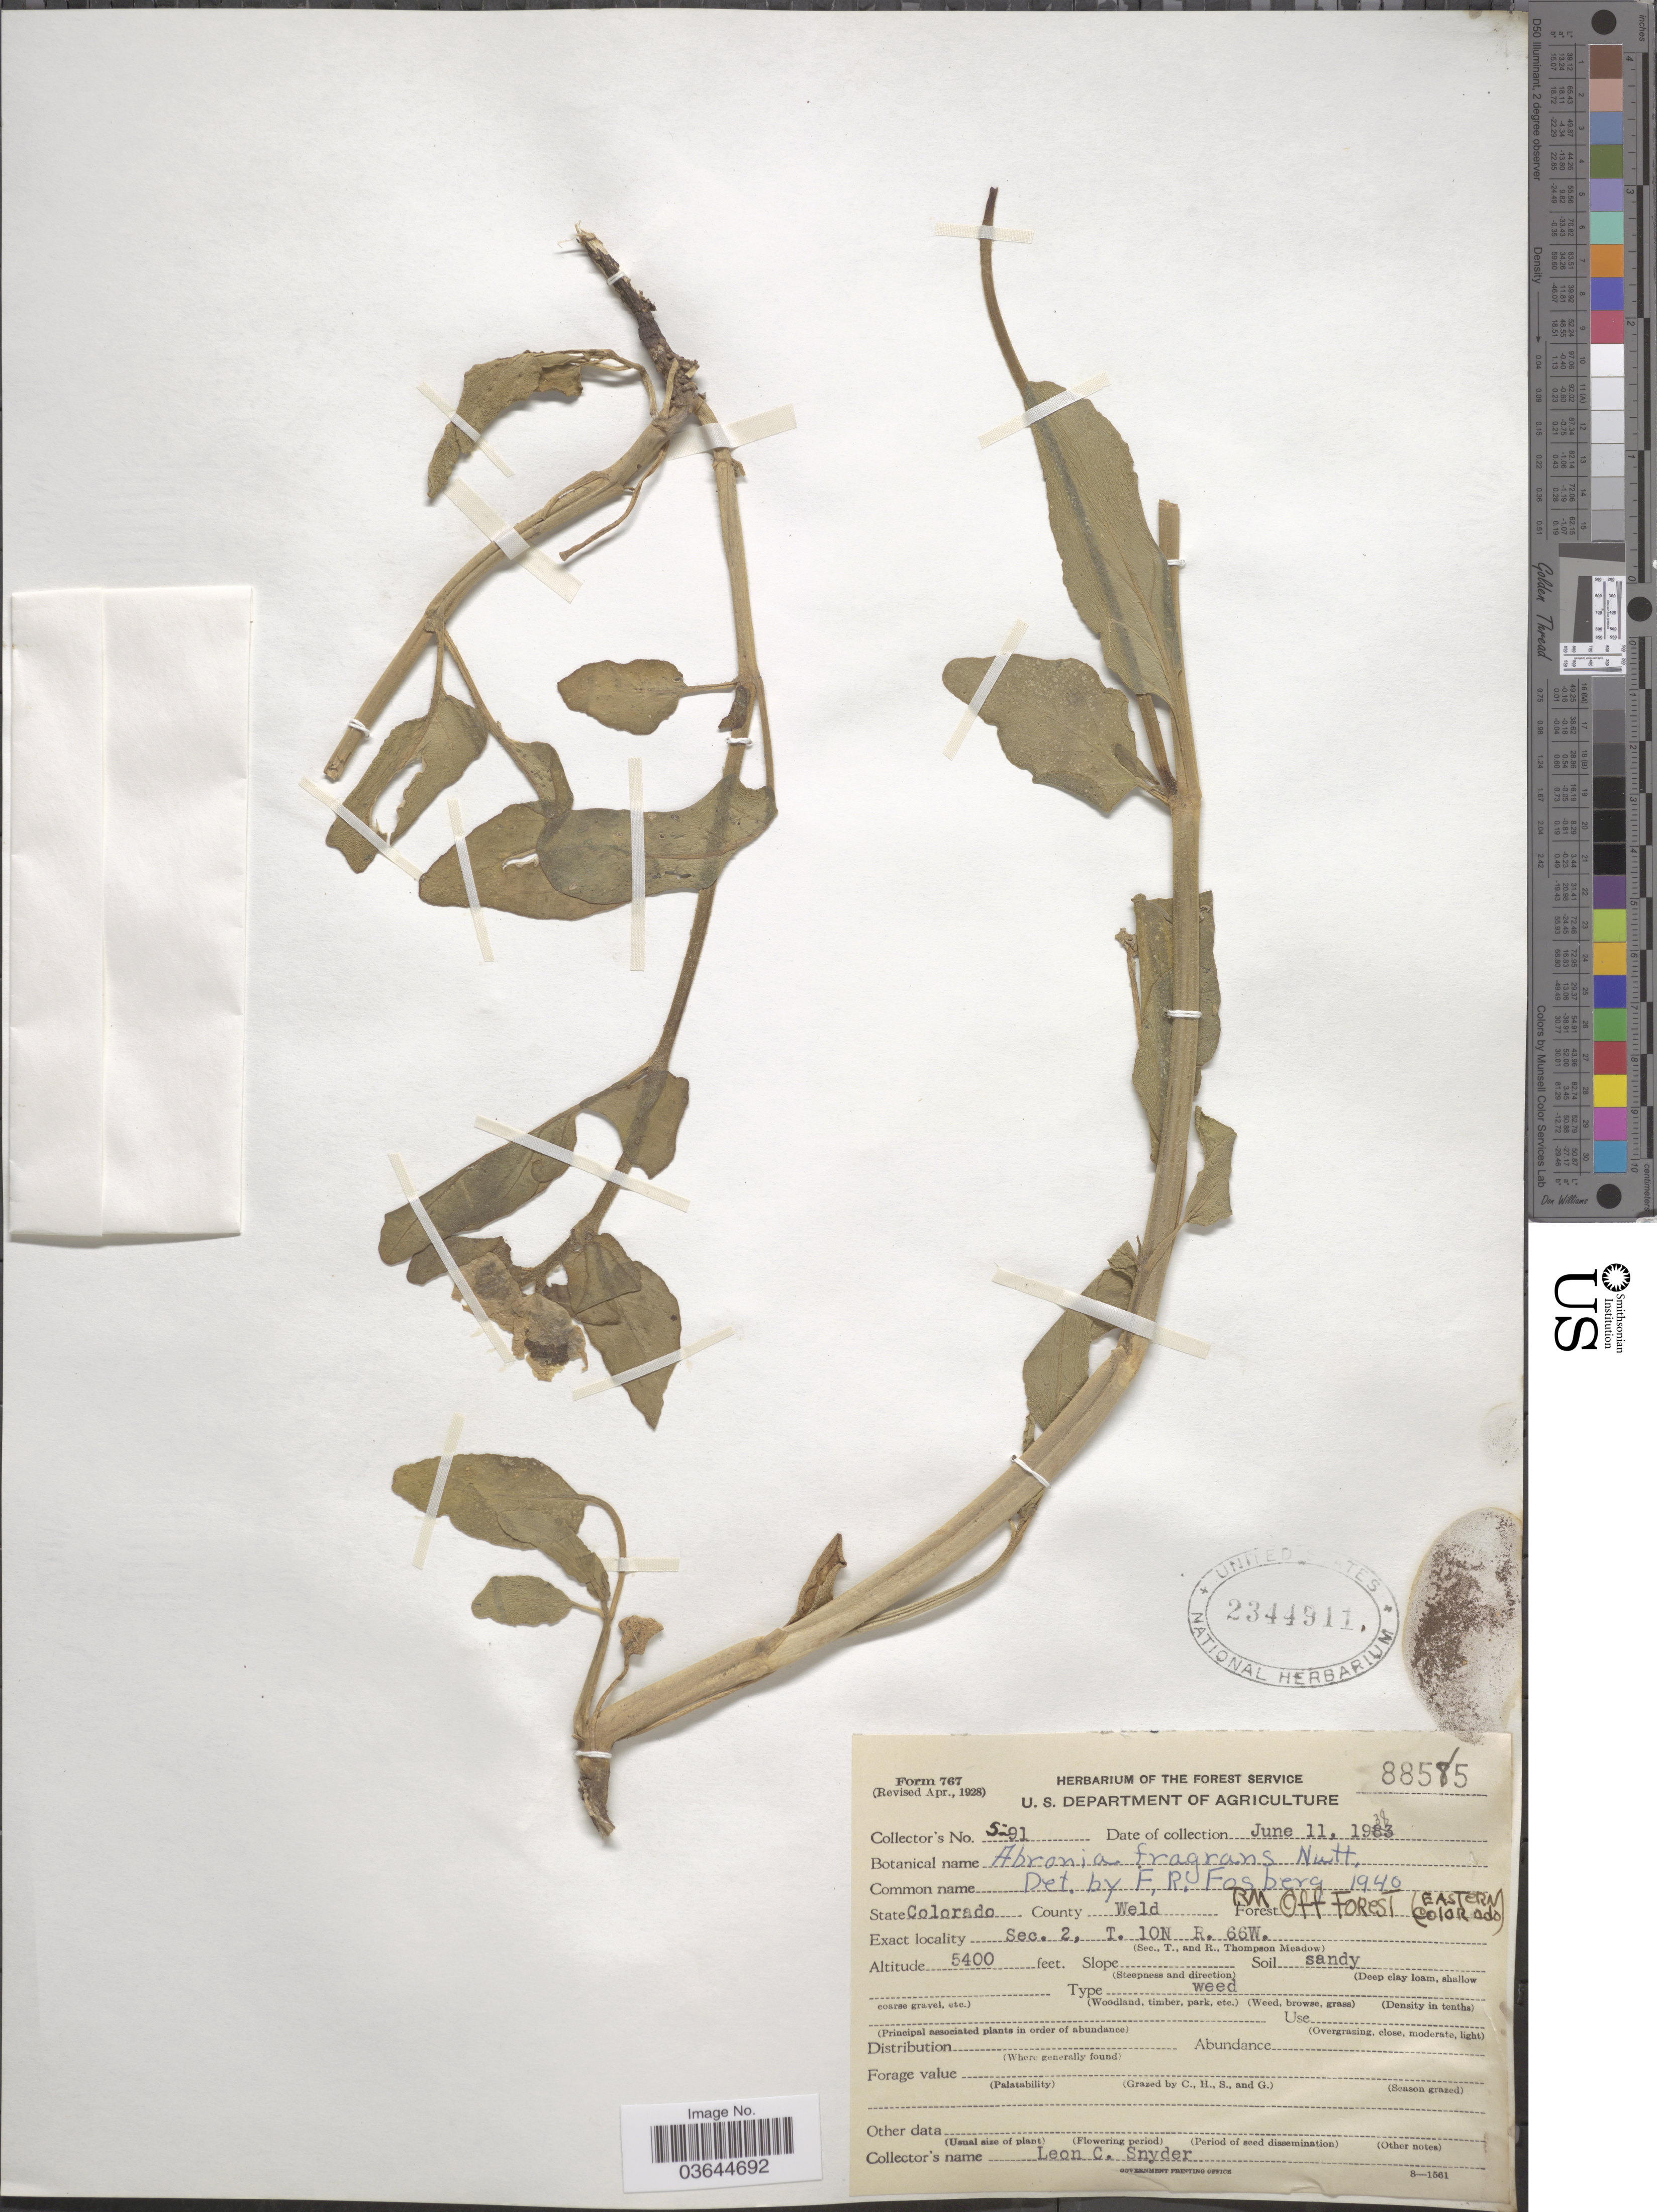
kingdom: Plantae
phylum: Tracheophyta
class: Magnoliopsida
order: Caryophyllales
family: Nyctaginaceae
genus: Abronia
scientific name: Abronia fragrans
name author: Nutt. ex Hook.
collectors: L. Snyder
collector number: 5-91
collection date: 1938-06-11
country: United States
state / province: Colorado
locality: County Weld. Forest R.M. Off Forest (Eastern Colorado). Sec. 2, T. 10N R. 66W.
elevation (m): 1646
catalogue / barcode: US 2344911